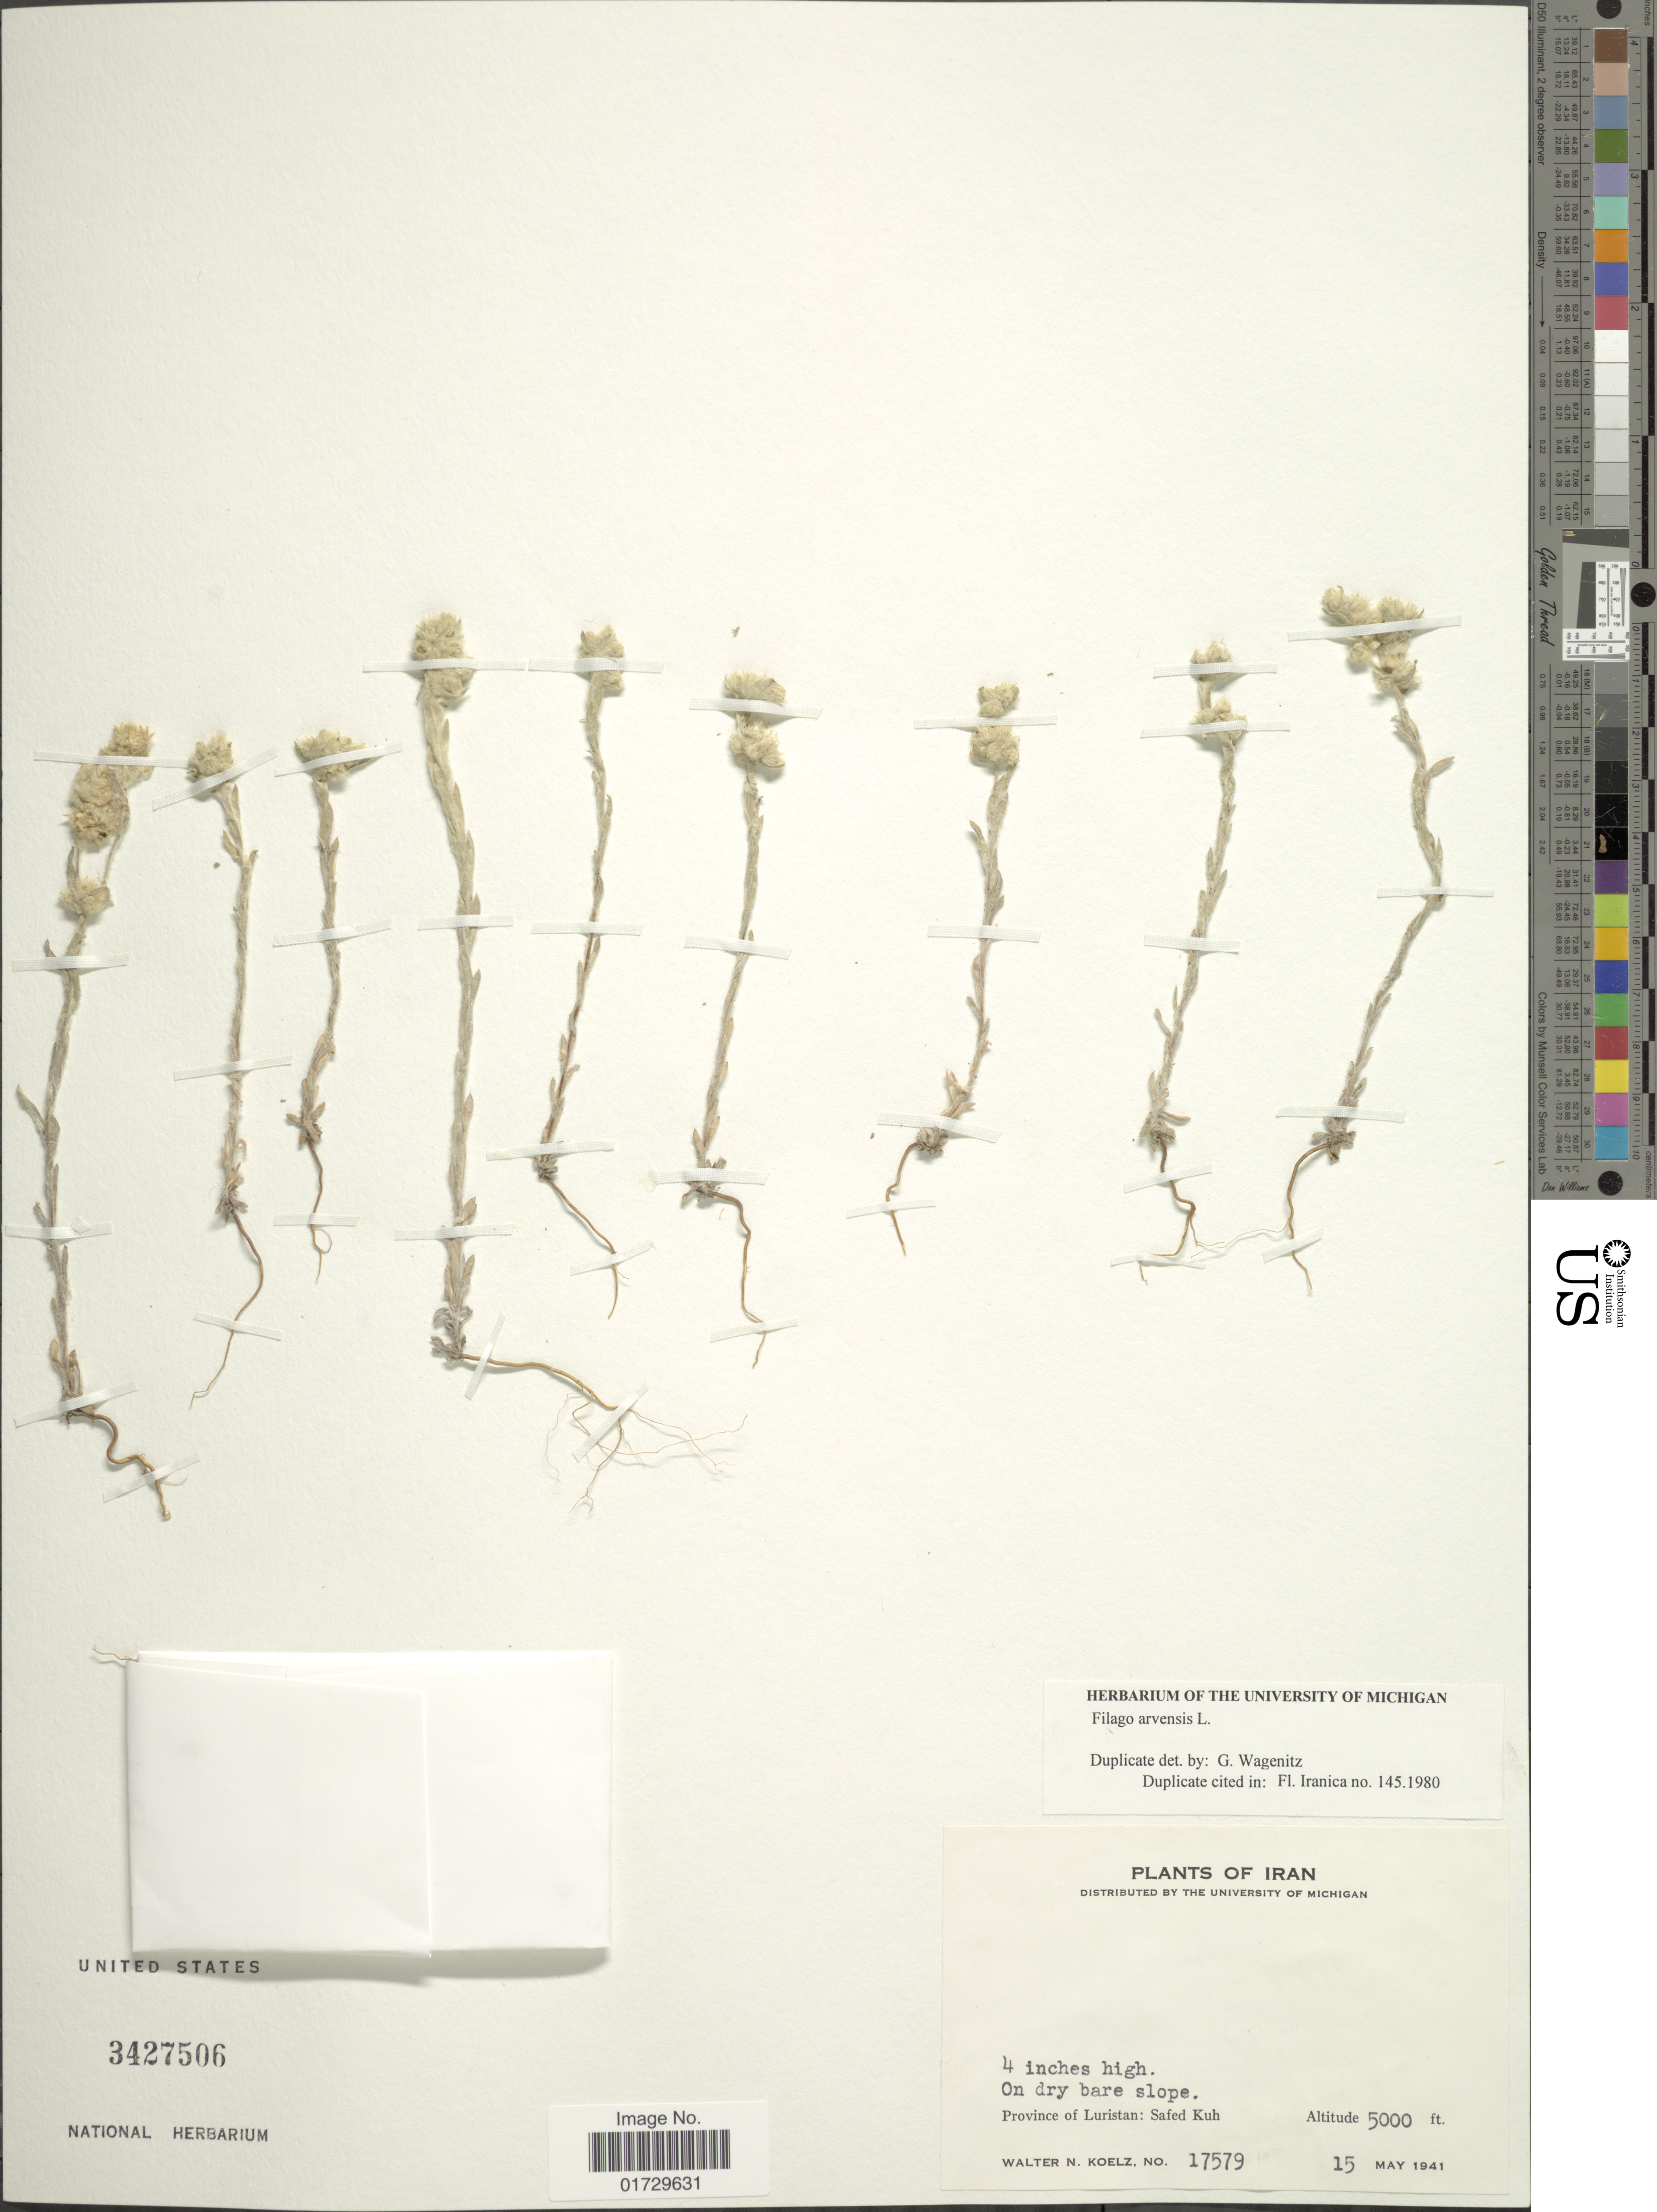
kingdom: Plantae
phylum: Tracheophyta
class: Magnoliopsida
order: Asterales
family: Asteraceae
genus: Filago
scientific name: Filago arvensis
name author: L.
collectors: W. N. Koelz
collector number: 17579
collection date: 1941-05-15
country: Iran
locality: Province of Luristan: Safed Kuh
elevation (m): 1524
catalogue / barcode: US 3427506